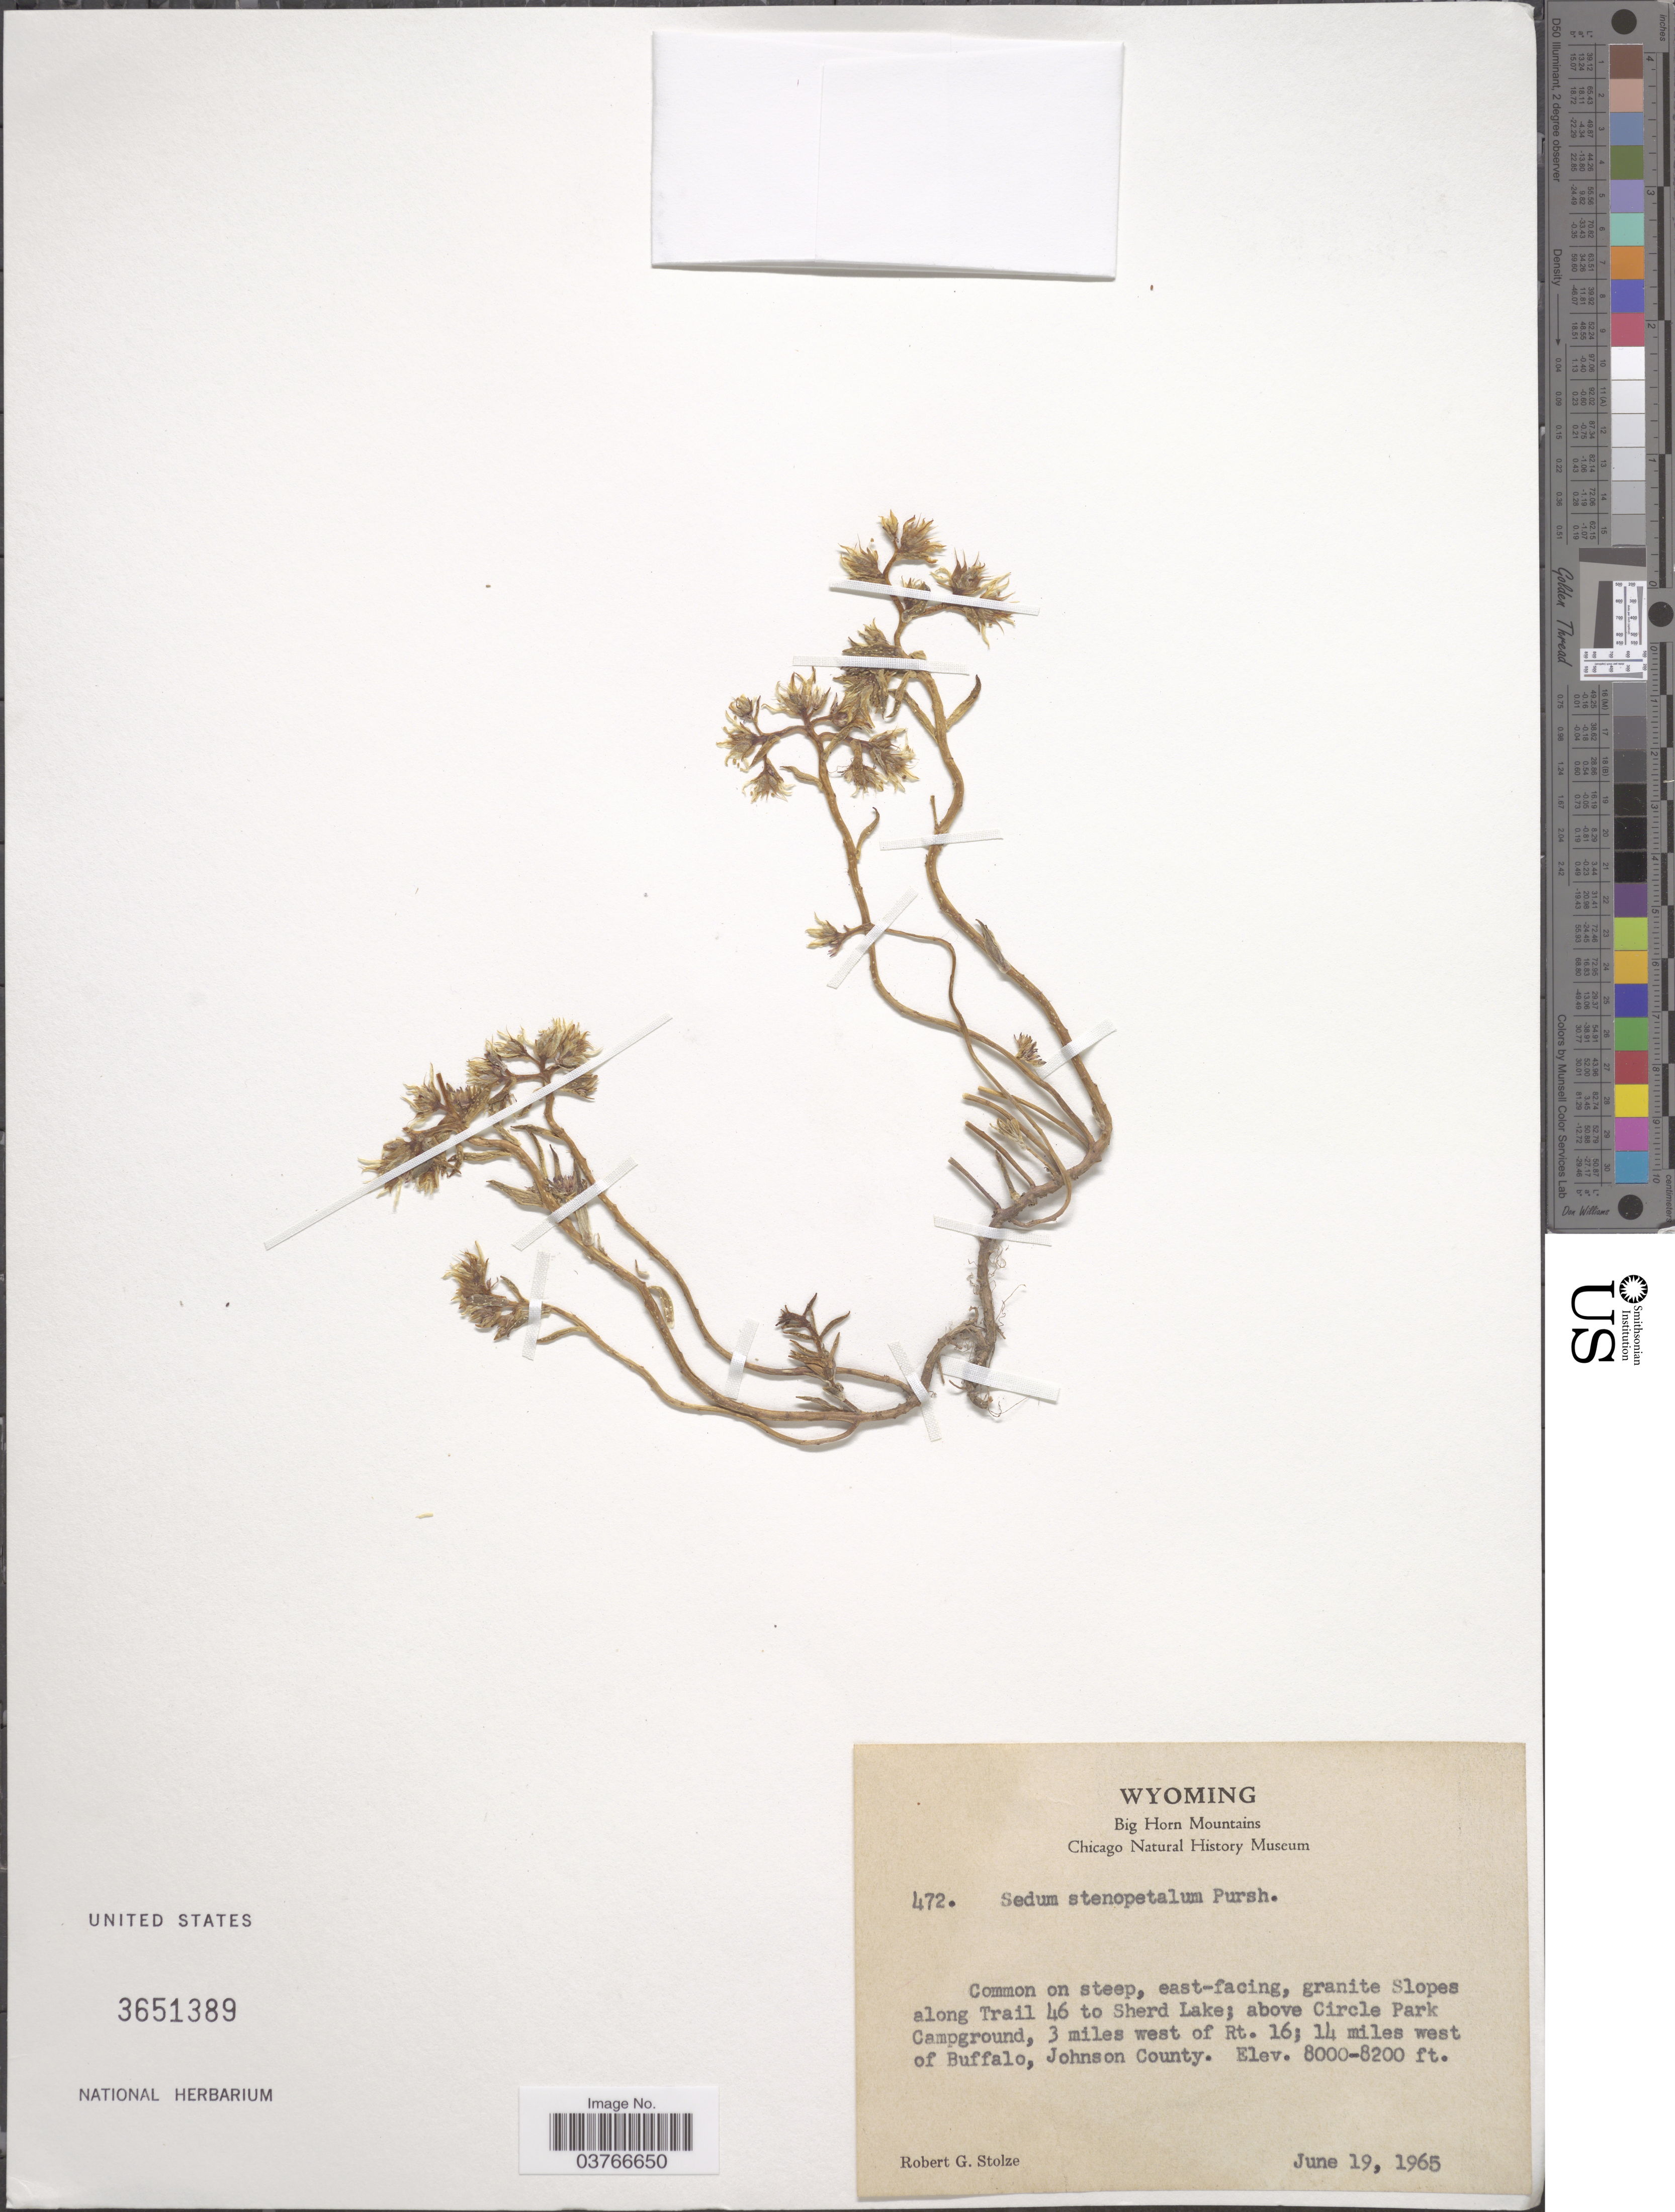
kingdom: Plantae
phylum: Tracheophyta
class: Magnoliopsida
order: Saxifragales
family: Crassulaceae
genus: Sedum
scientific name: Sedum stenopetalum var. stenopetalum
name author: Pursh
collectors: R. G. Stolze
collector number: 472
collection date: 1965-06-19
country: United States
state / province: Wyoming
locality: Big Horn Mountains. Common on steep, east-facing, granite Slopes along Trail 46 to Sherd Lake; above Circle Park Campground, 3 miles west of Rt. 16; 14 miles west of Buffalo, Johnson County.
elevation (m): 2438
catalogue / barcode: US 3651389